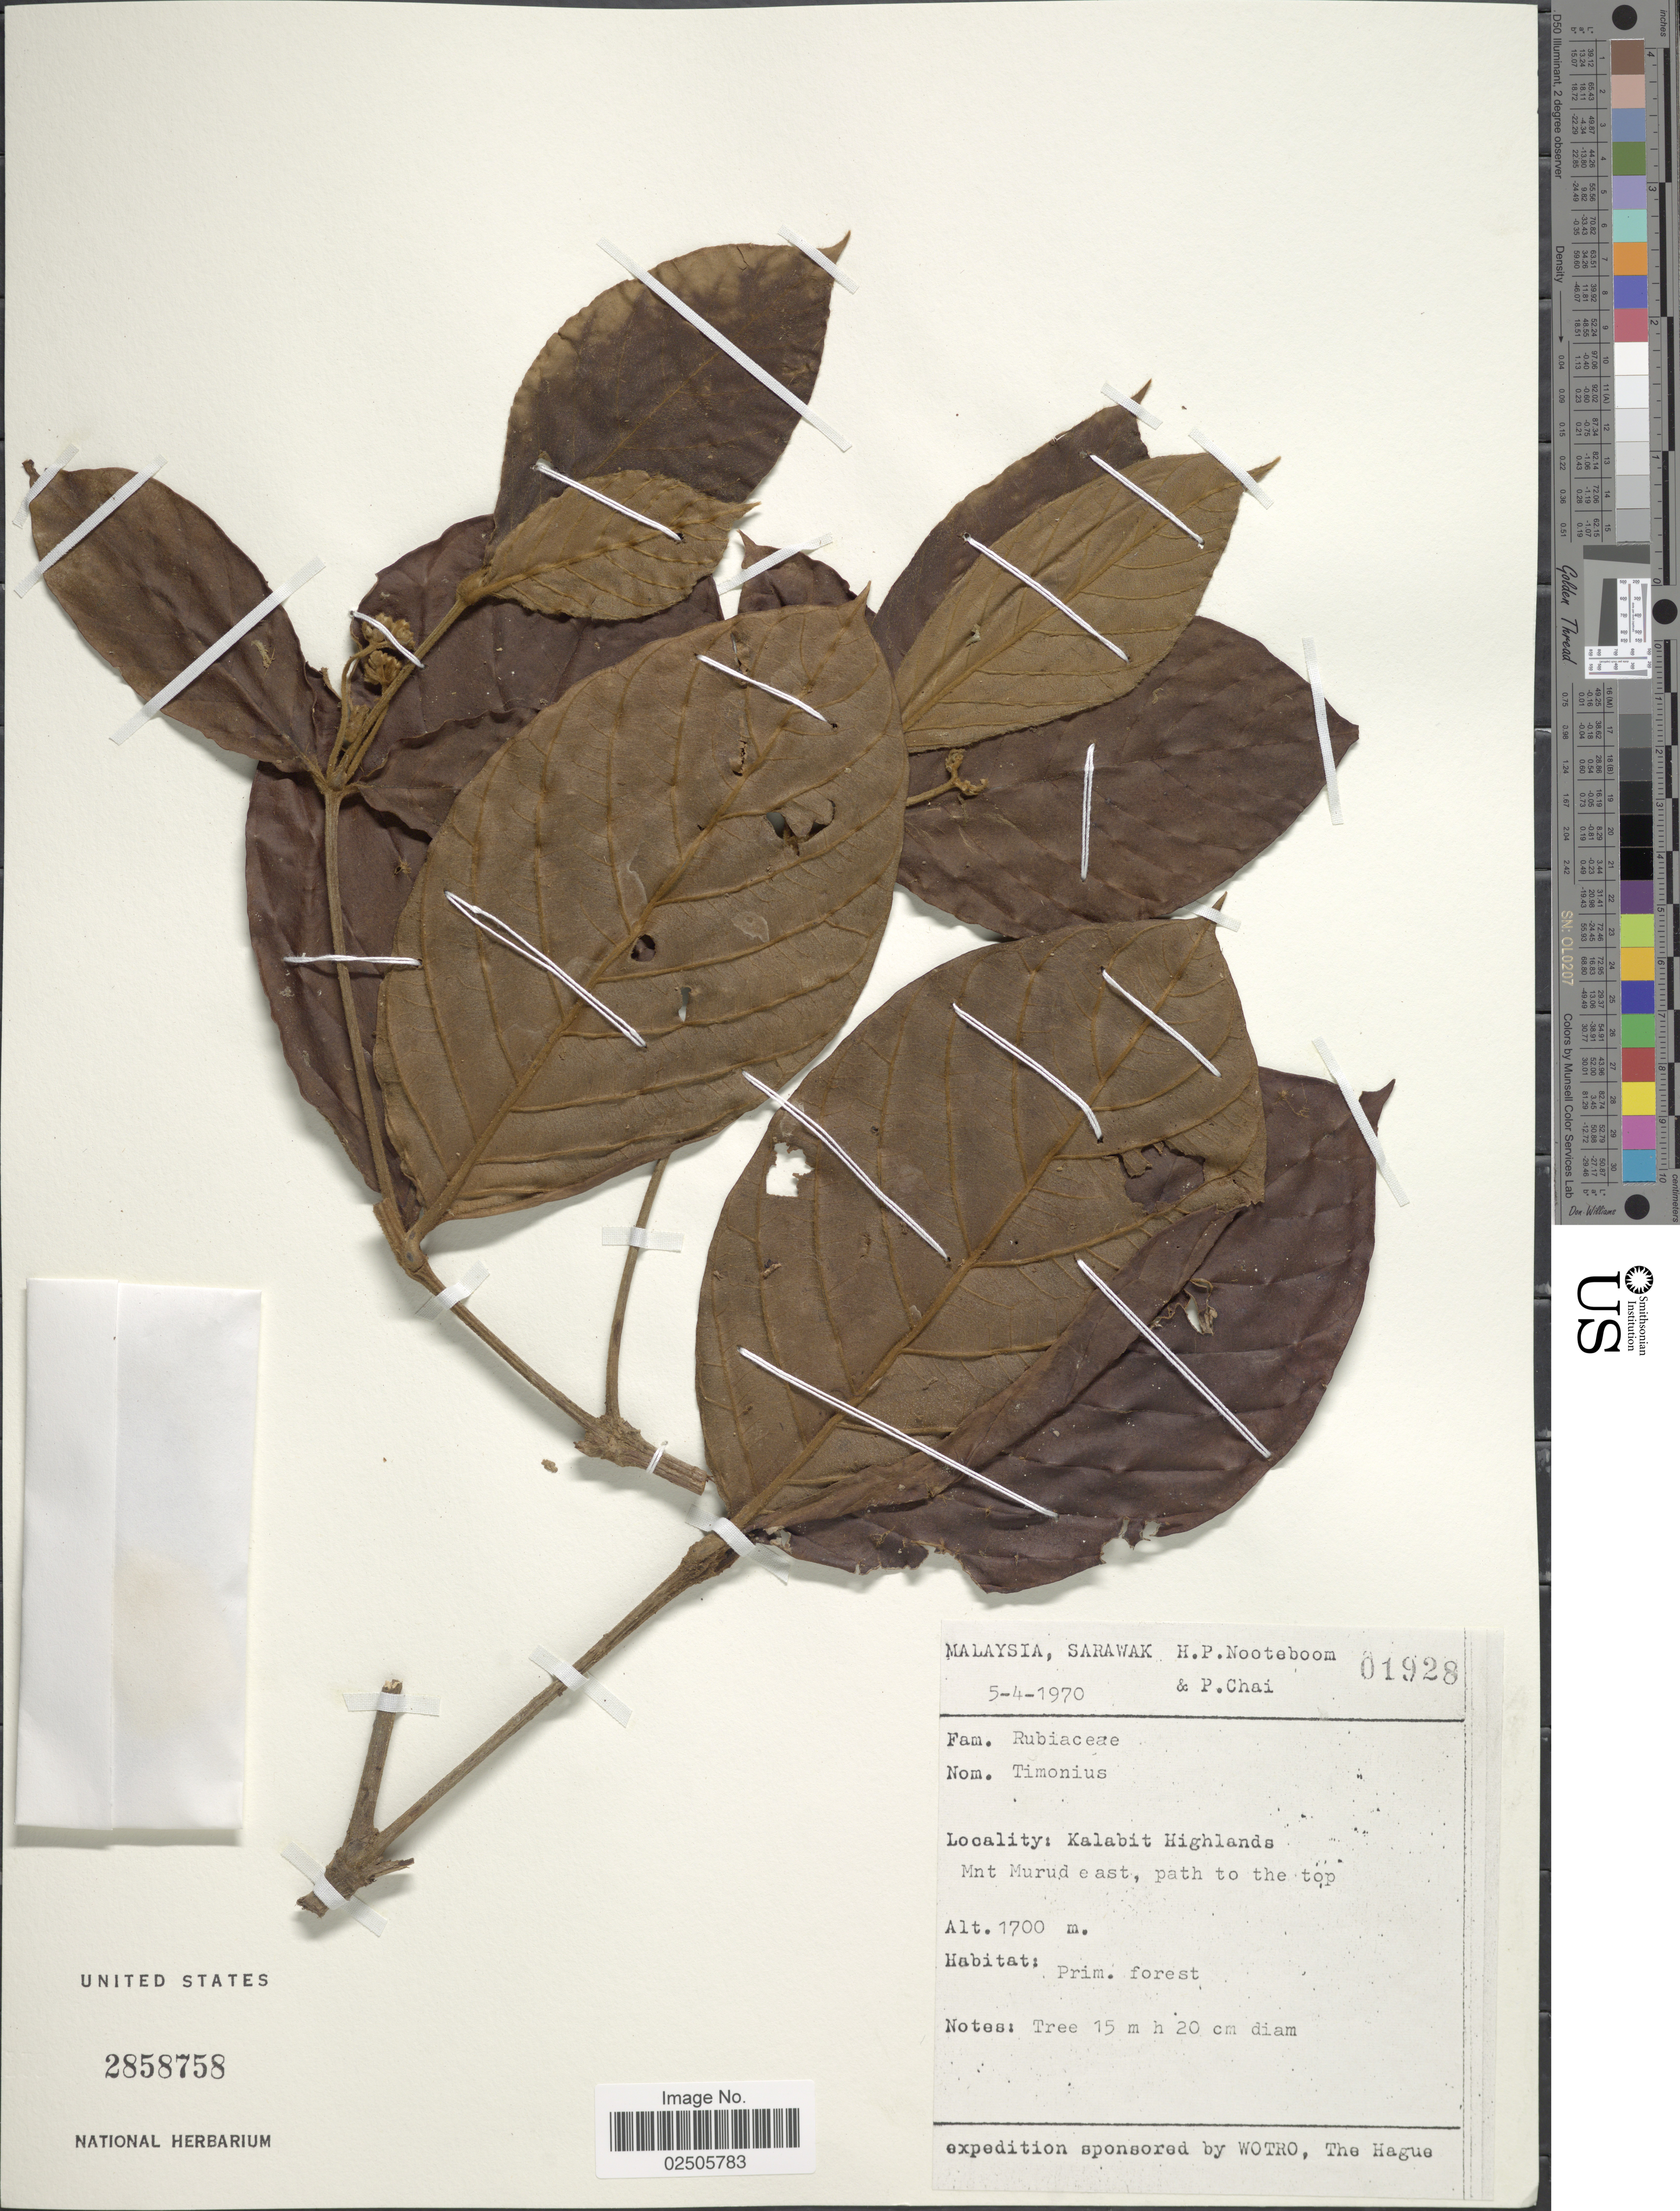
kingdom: Plantae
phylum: Tracheophyta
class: Magnoliopsida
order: Gentianales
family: Rubiaceae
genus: Timonius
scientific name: Timonius sp.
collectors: H. P. Nooteboom & P. Chai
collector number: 01928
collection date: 1970-04-05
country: Malaysia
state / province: Sarawak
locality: Kalabit Highlands, Mnt. Murud east, path to the top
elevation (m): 1700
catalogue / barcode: US 2858758